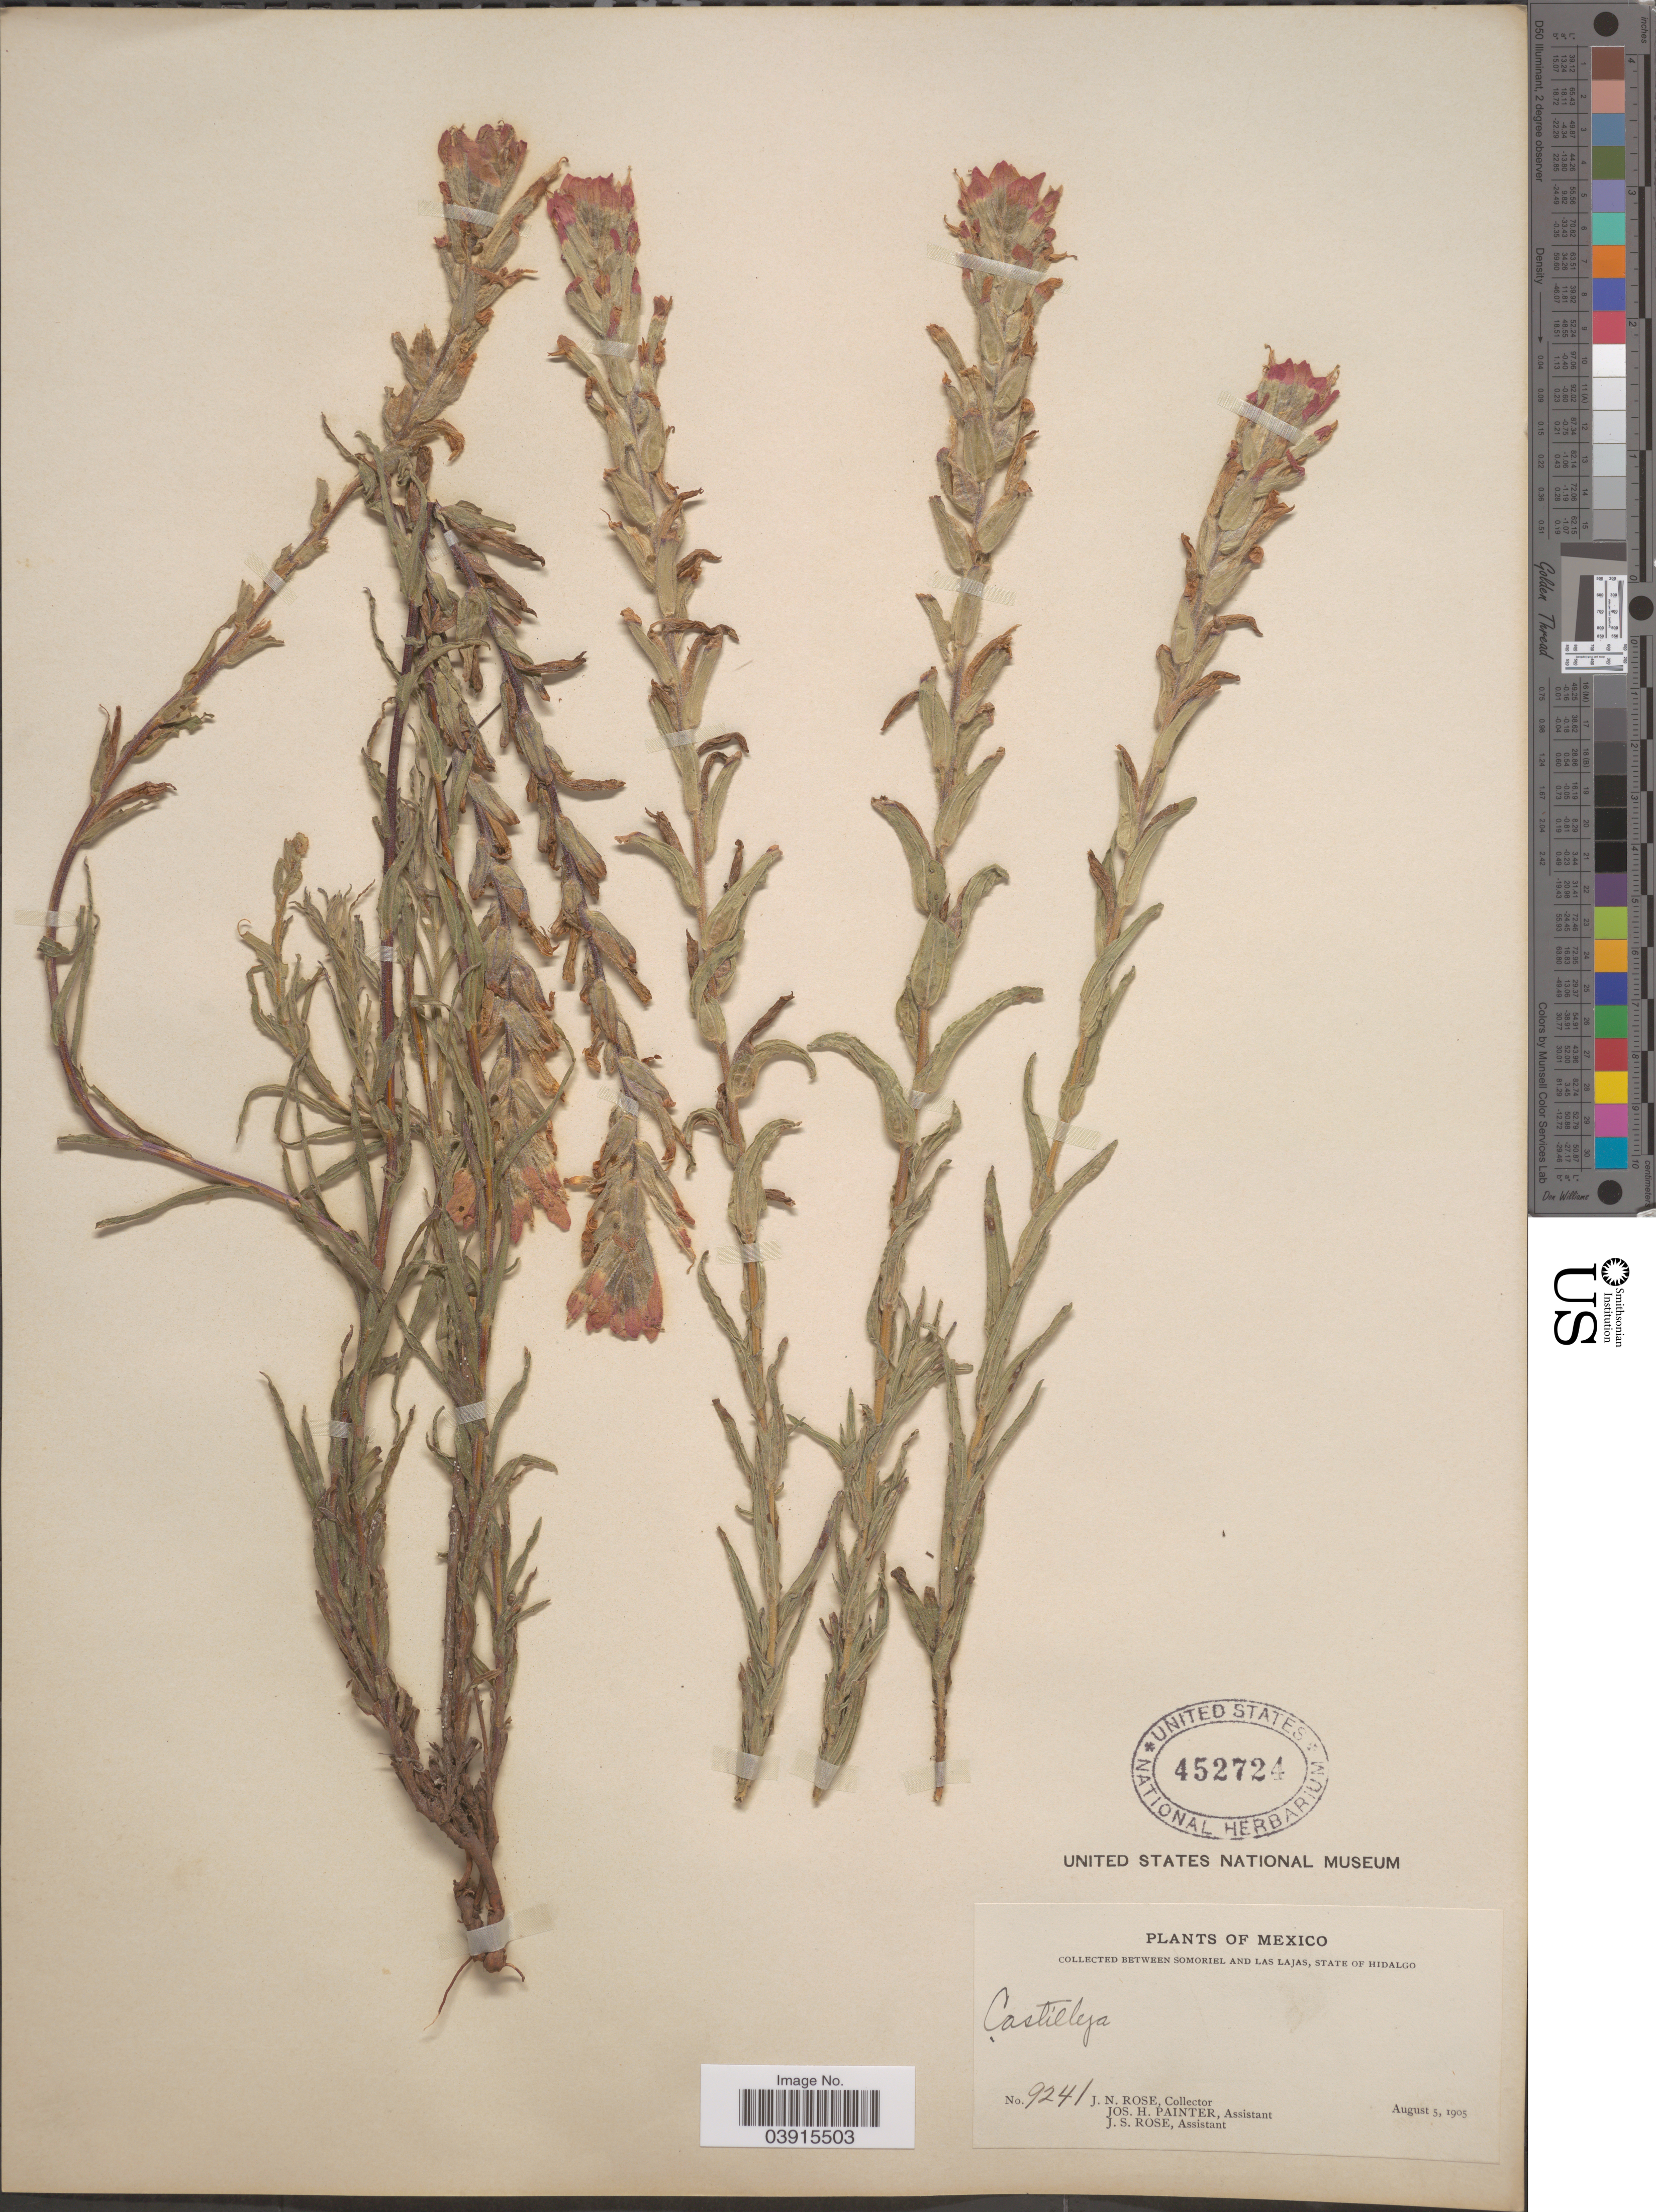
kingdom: Plantae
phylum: Tracheophyta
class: Magnoliopsida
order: Lamiales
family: Orobanchaceae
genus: Castilleja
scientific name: Castilleja scorzonerifolia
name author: Kunth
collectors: J. N. Rose, J. H. Painter & J. S. Rose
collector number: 9241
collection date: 1905-08-05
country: Mexico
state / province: Hidalgo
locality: Between Somoriel and Las Lajas.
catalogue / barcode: US 452724